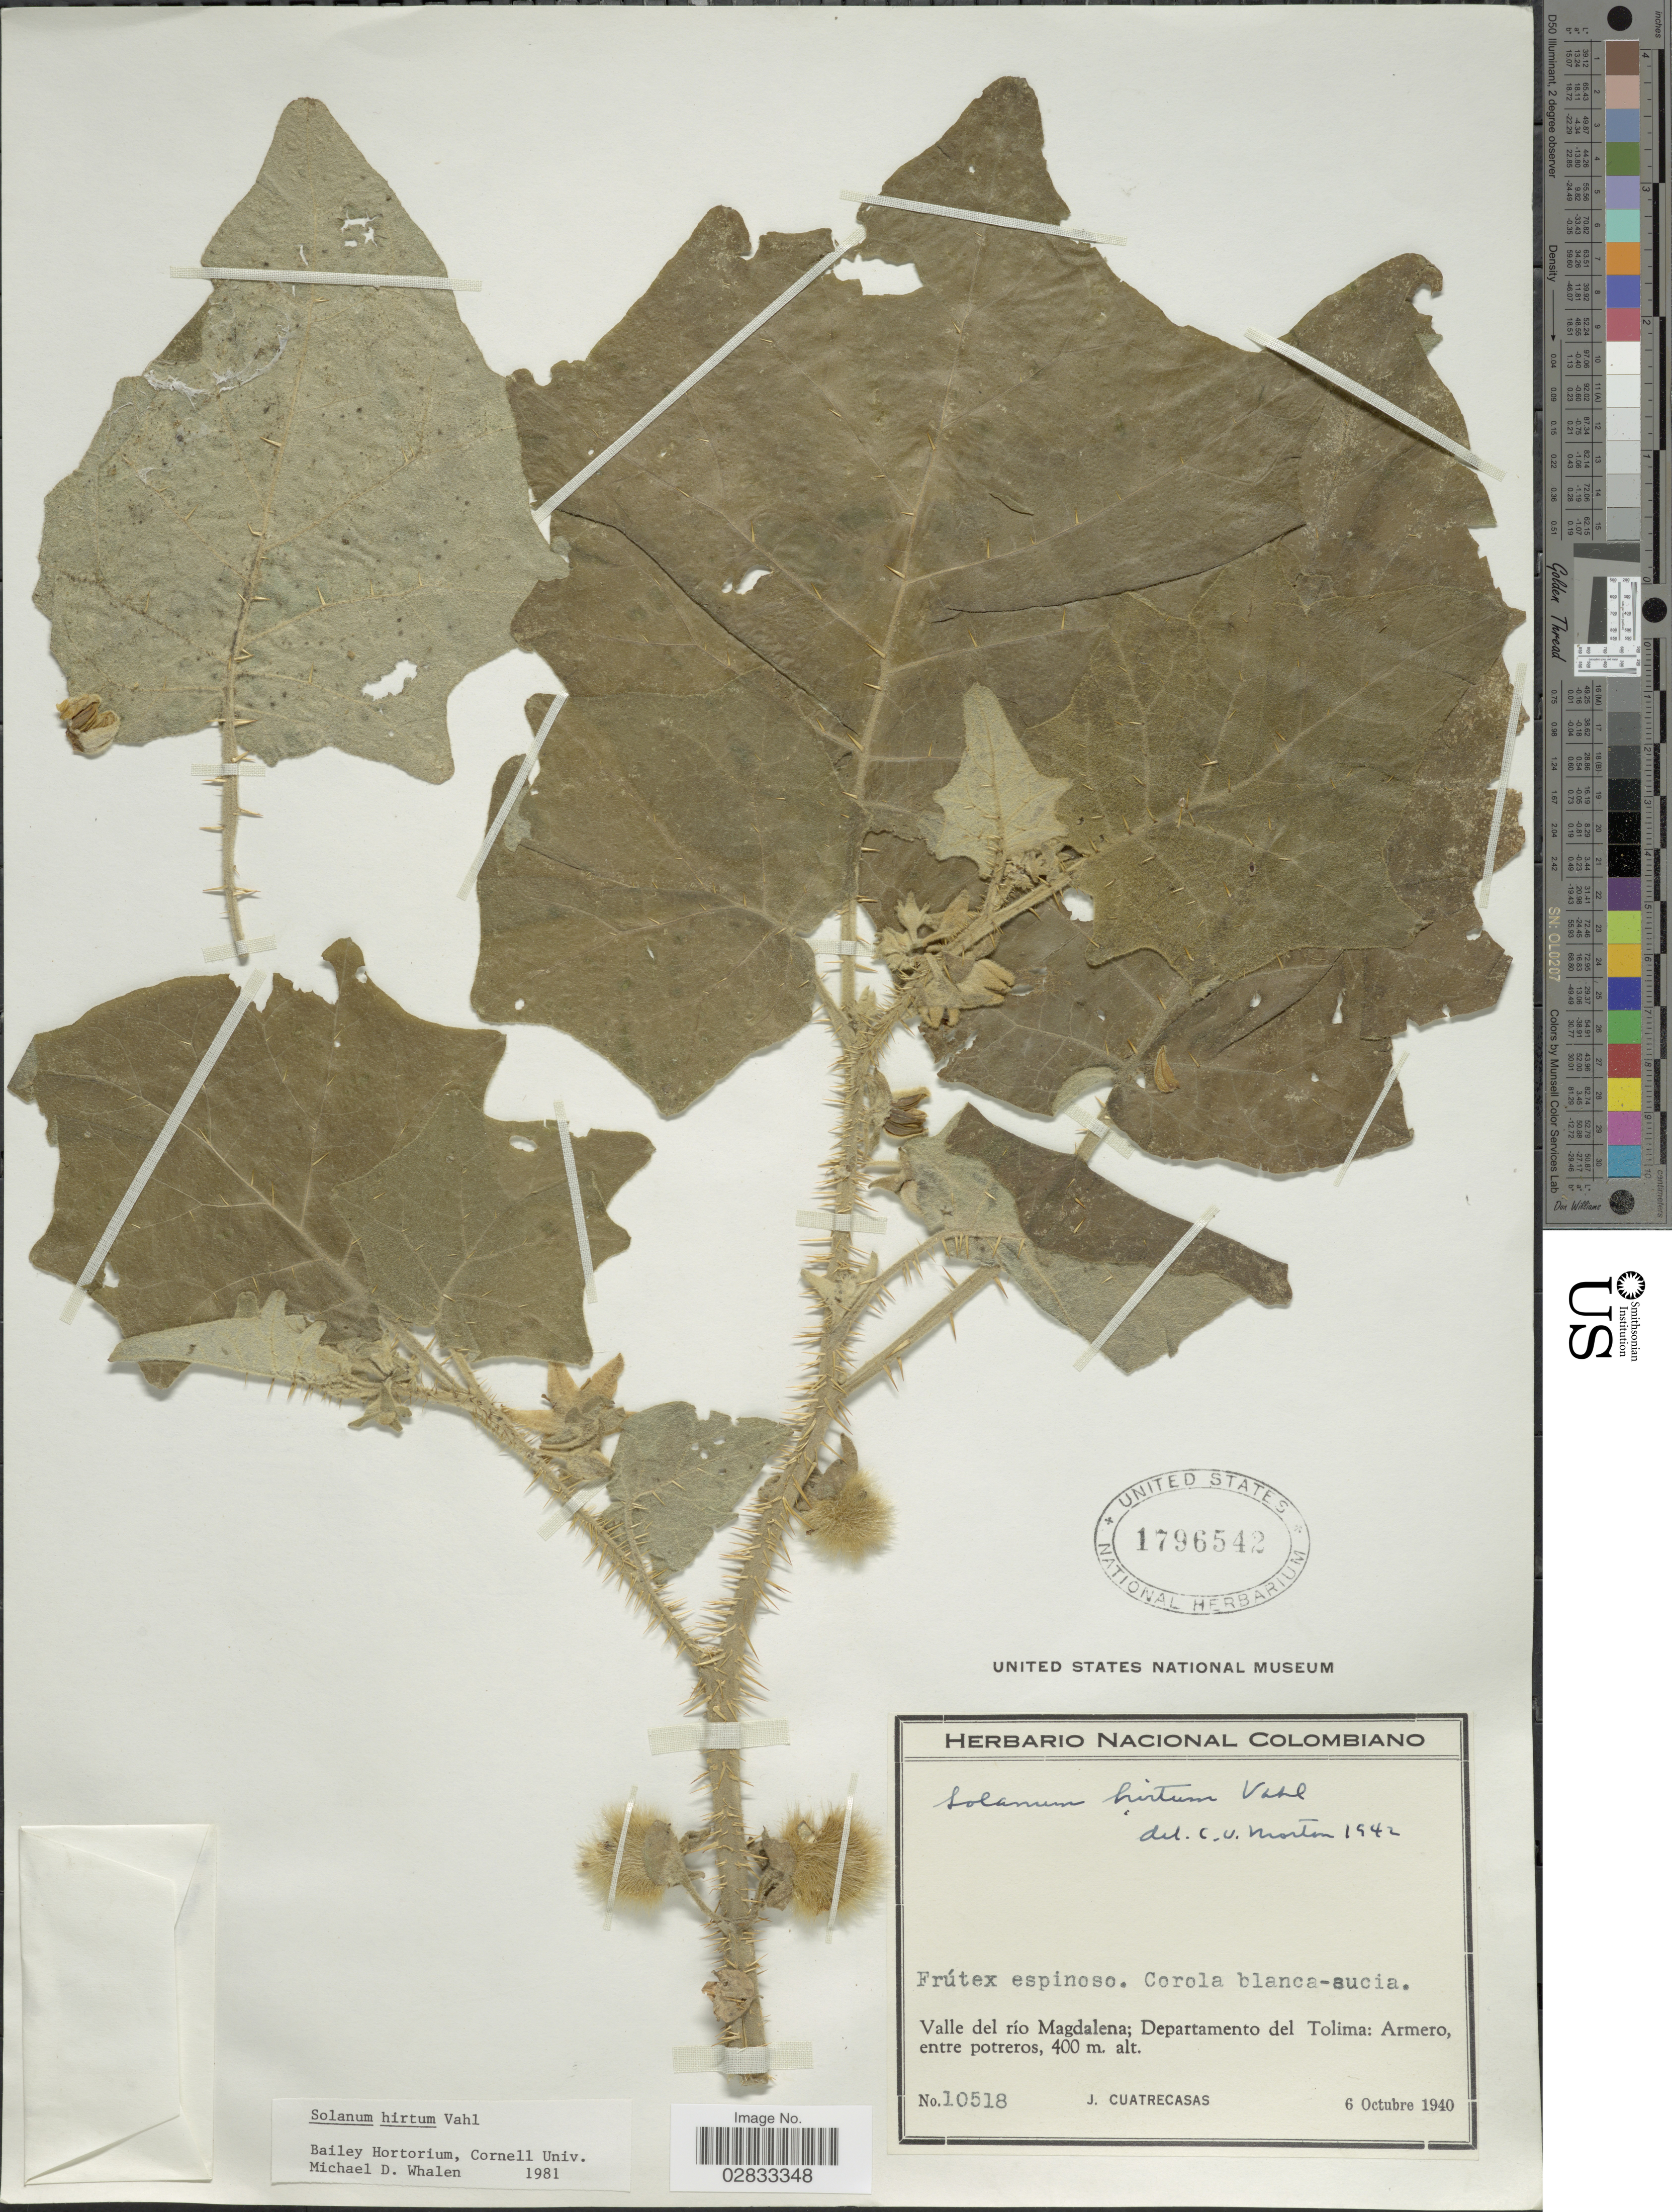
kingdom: Plantae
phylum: Tracheophyta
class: Magnoliopsida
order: Solanales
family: Solanaceae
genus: Solanum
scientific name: Solanum hirtum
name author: Vahl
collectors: J. Cuatrecasas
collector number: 10518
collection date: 1940-10-06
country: Colombia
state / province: Tolima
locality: Valle del río Magdalena; Departamento del Tolima: Armero, entre potreros.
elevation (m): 400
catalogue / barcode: US 1796542